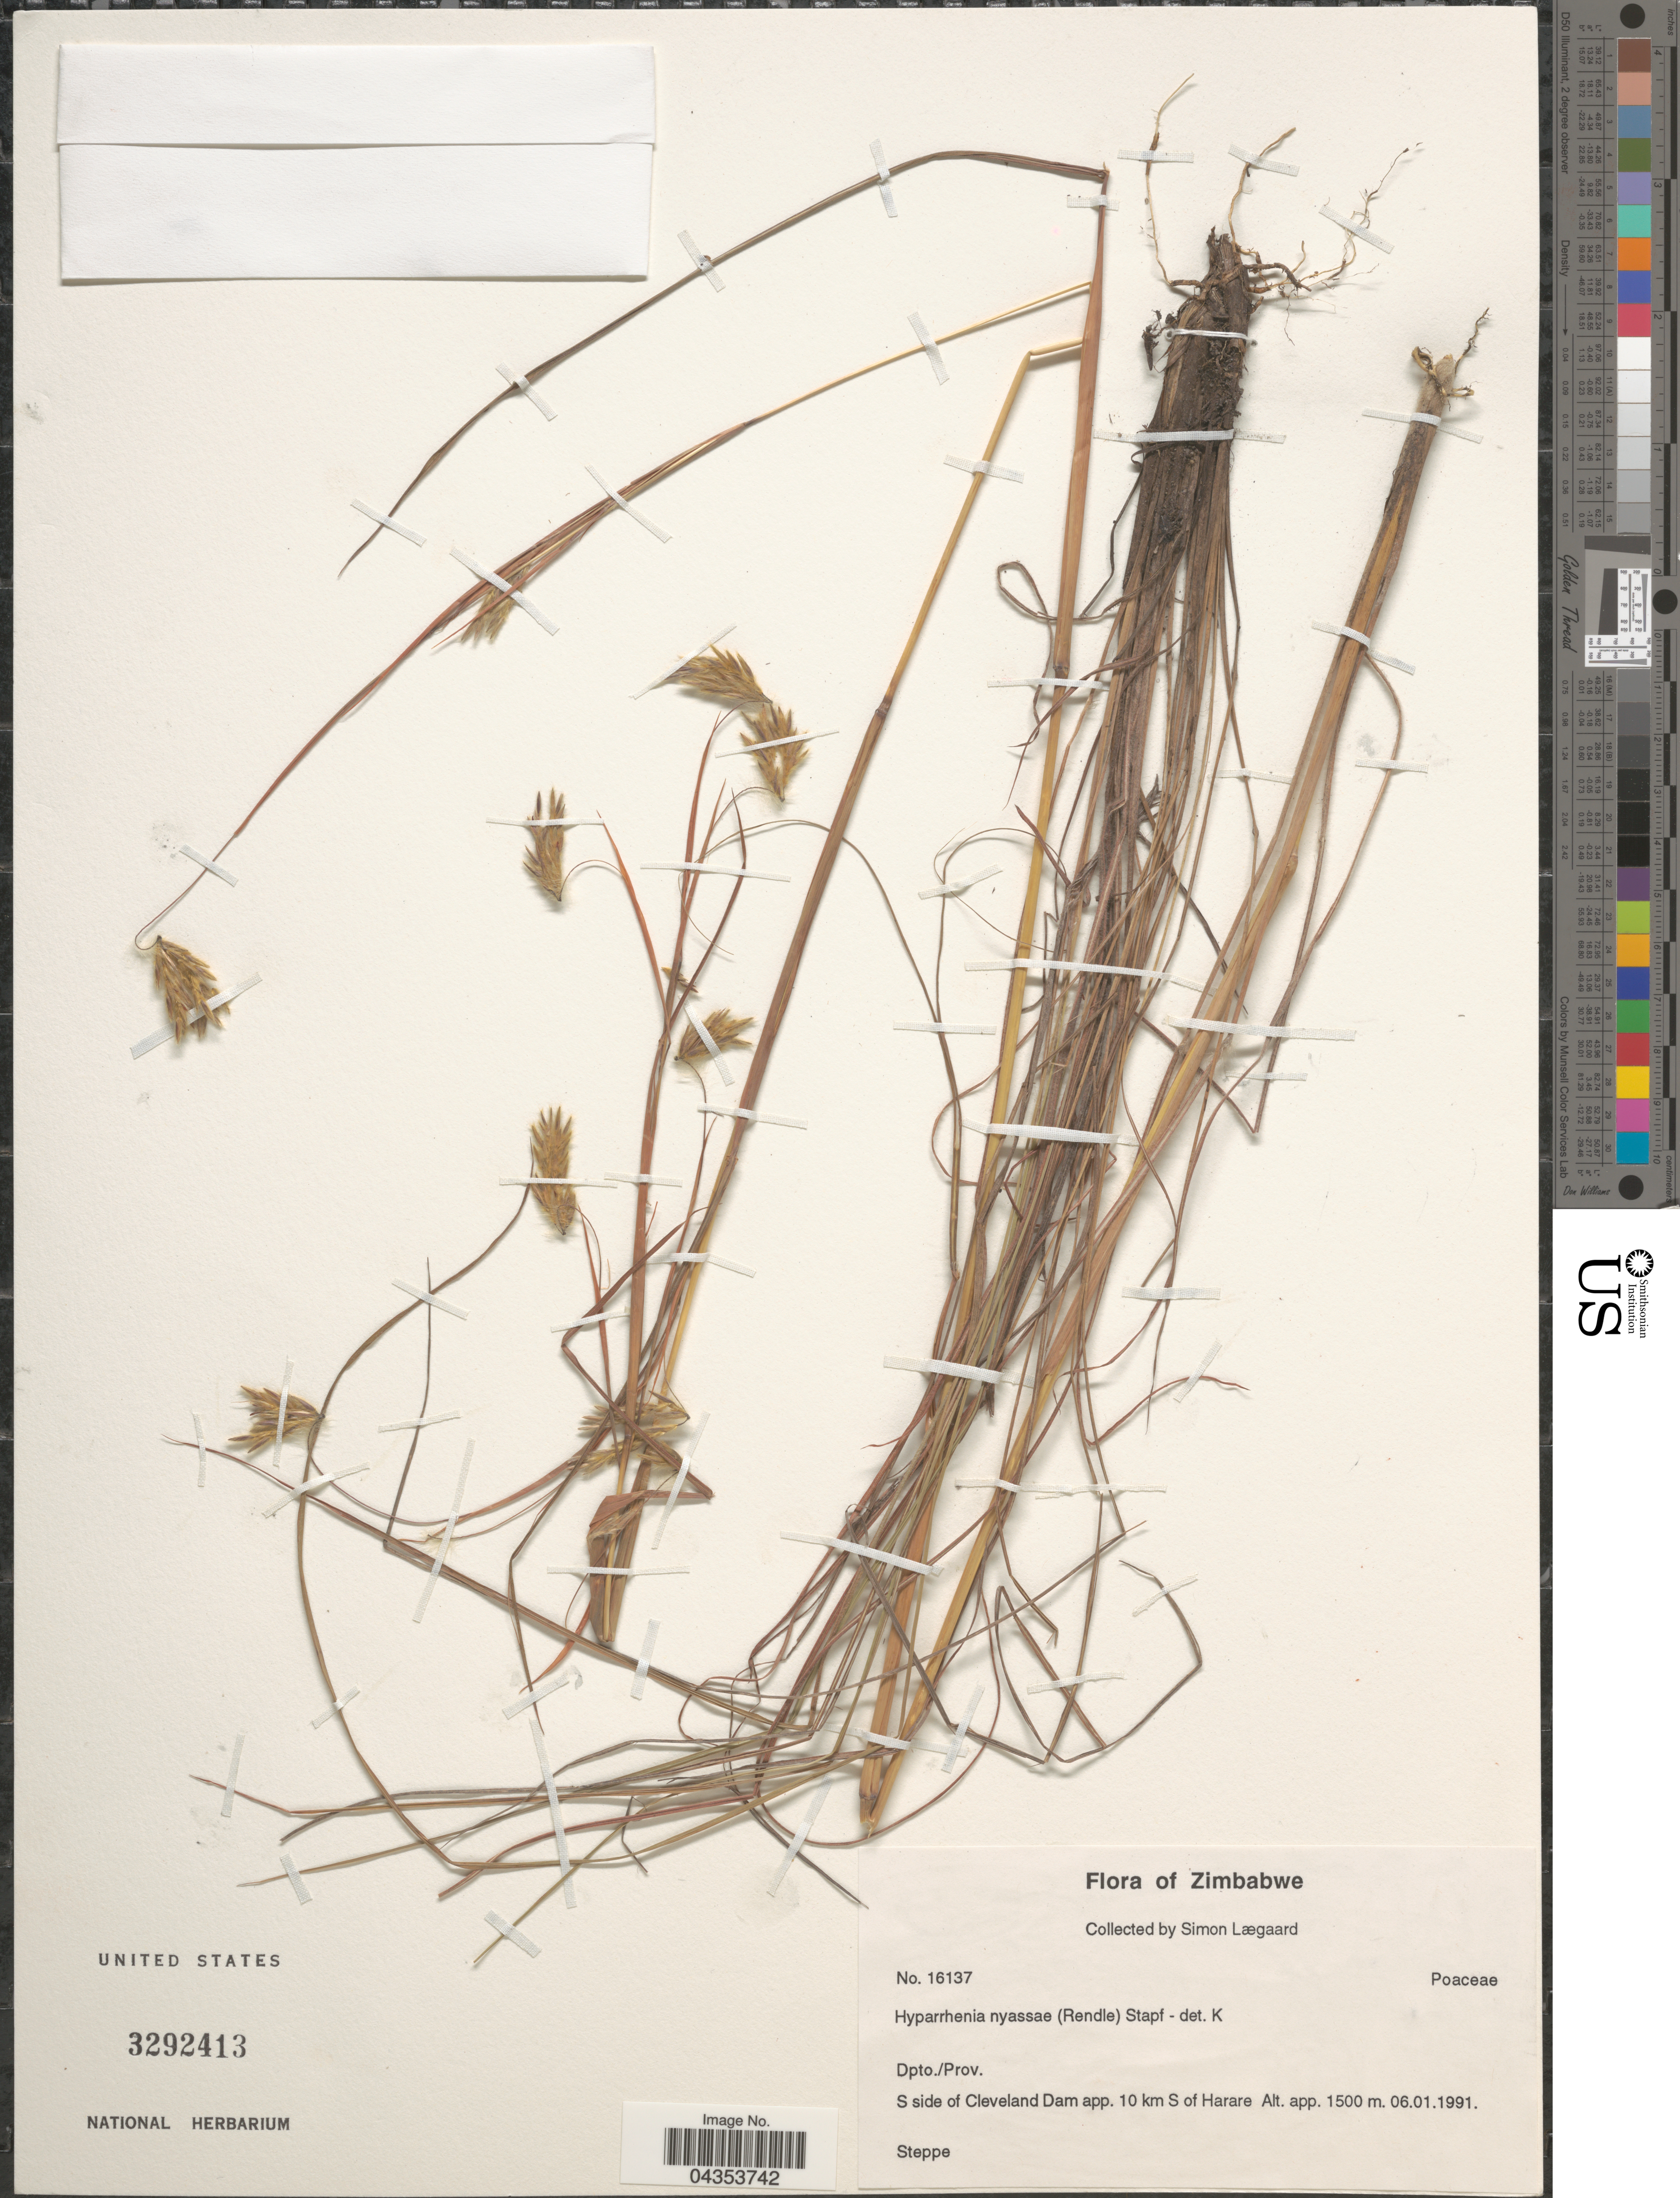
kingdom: Plantae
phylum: Tracheophyta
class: Liliopsida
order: Poales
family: Poaceae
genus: Hyparrhenia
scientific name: Hyparrhenia nyassae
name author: (Rendle) Stapf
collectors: S. Lægaard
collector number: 16137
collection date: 1991-01-06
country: Zimbabwe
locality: Dpto./Prov. S side of Cleveland Dam app. 10 km S of Harare.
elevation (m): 1500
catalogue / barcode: US 3292413